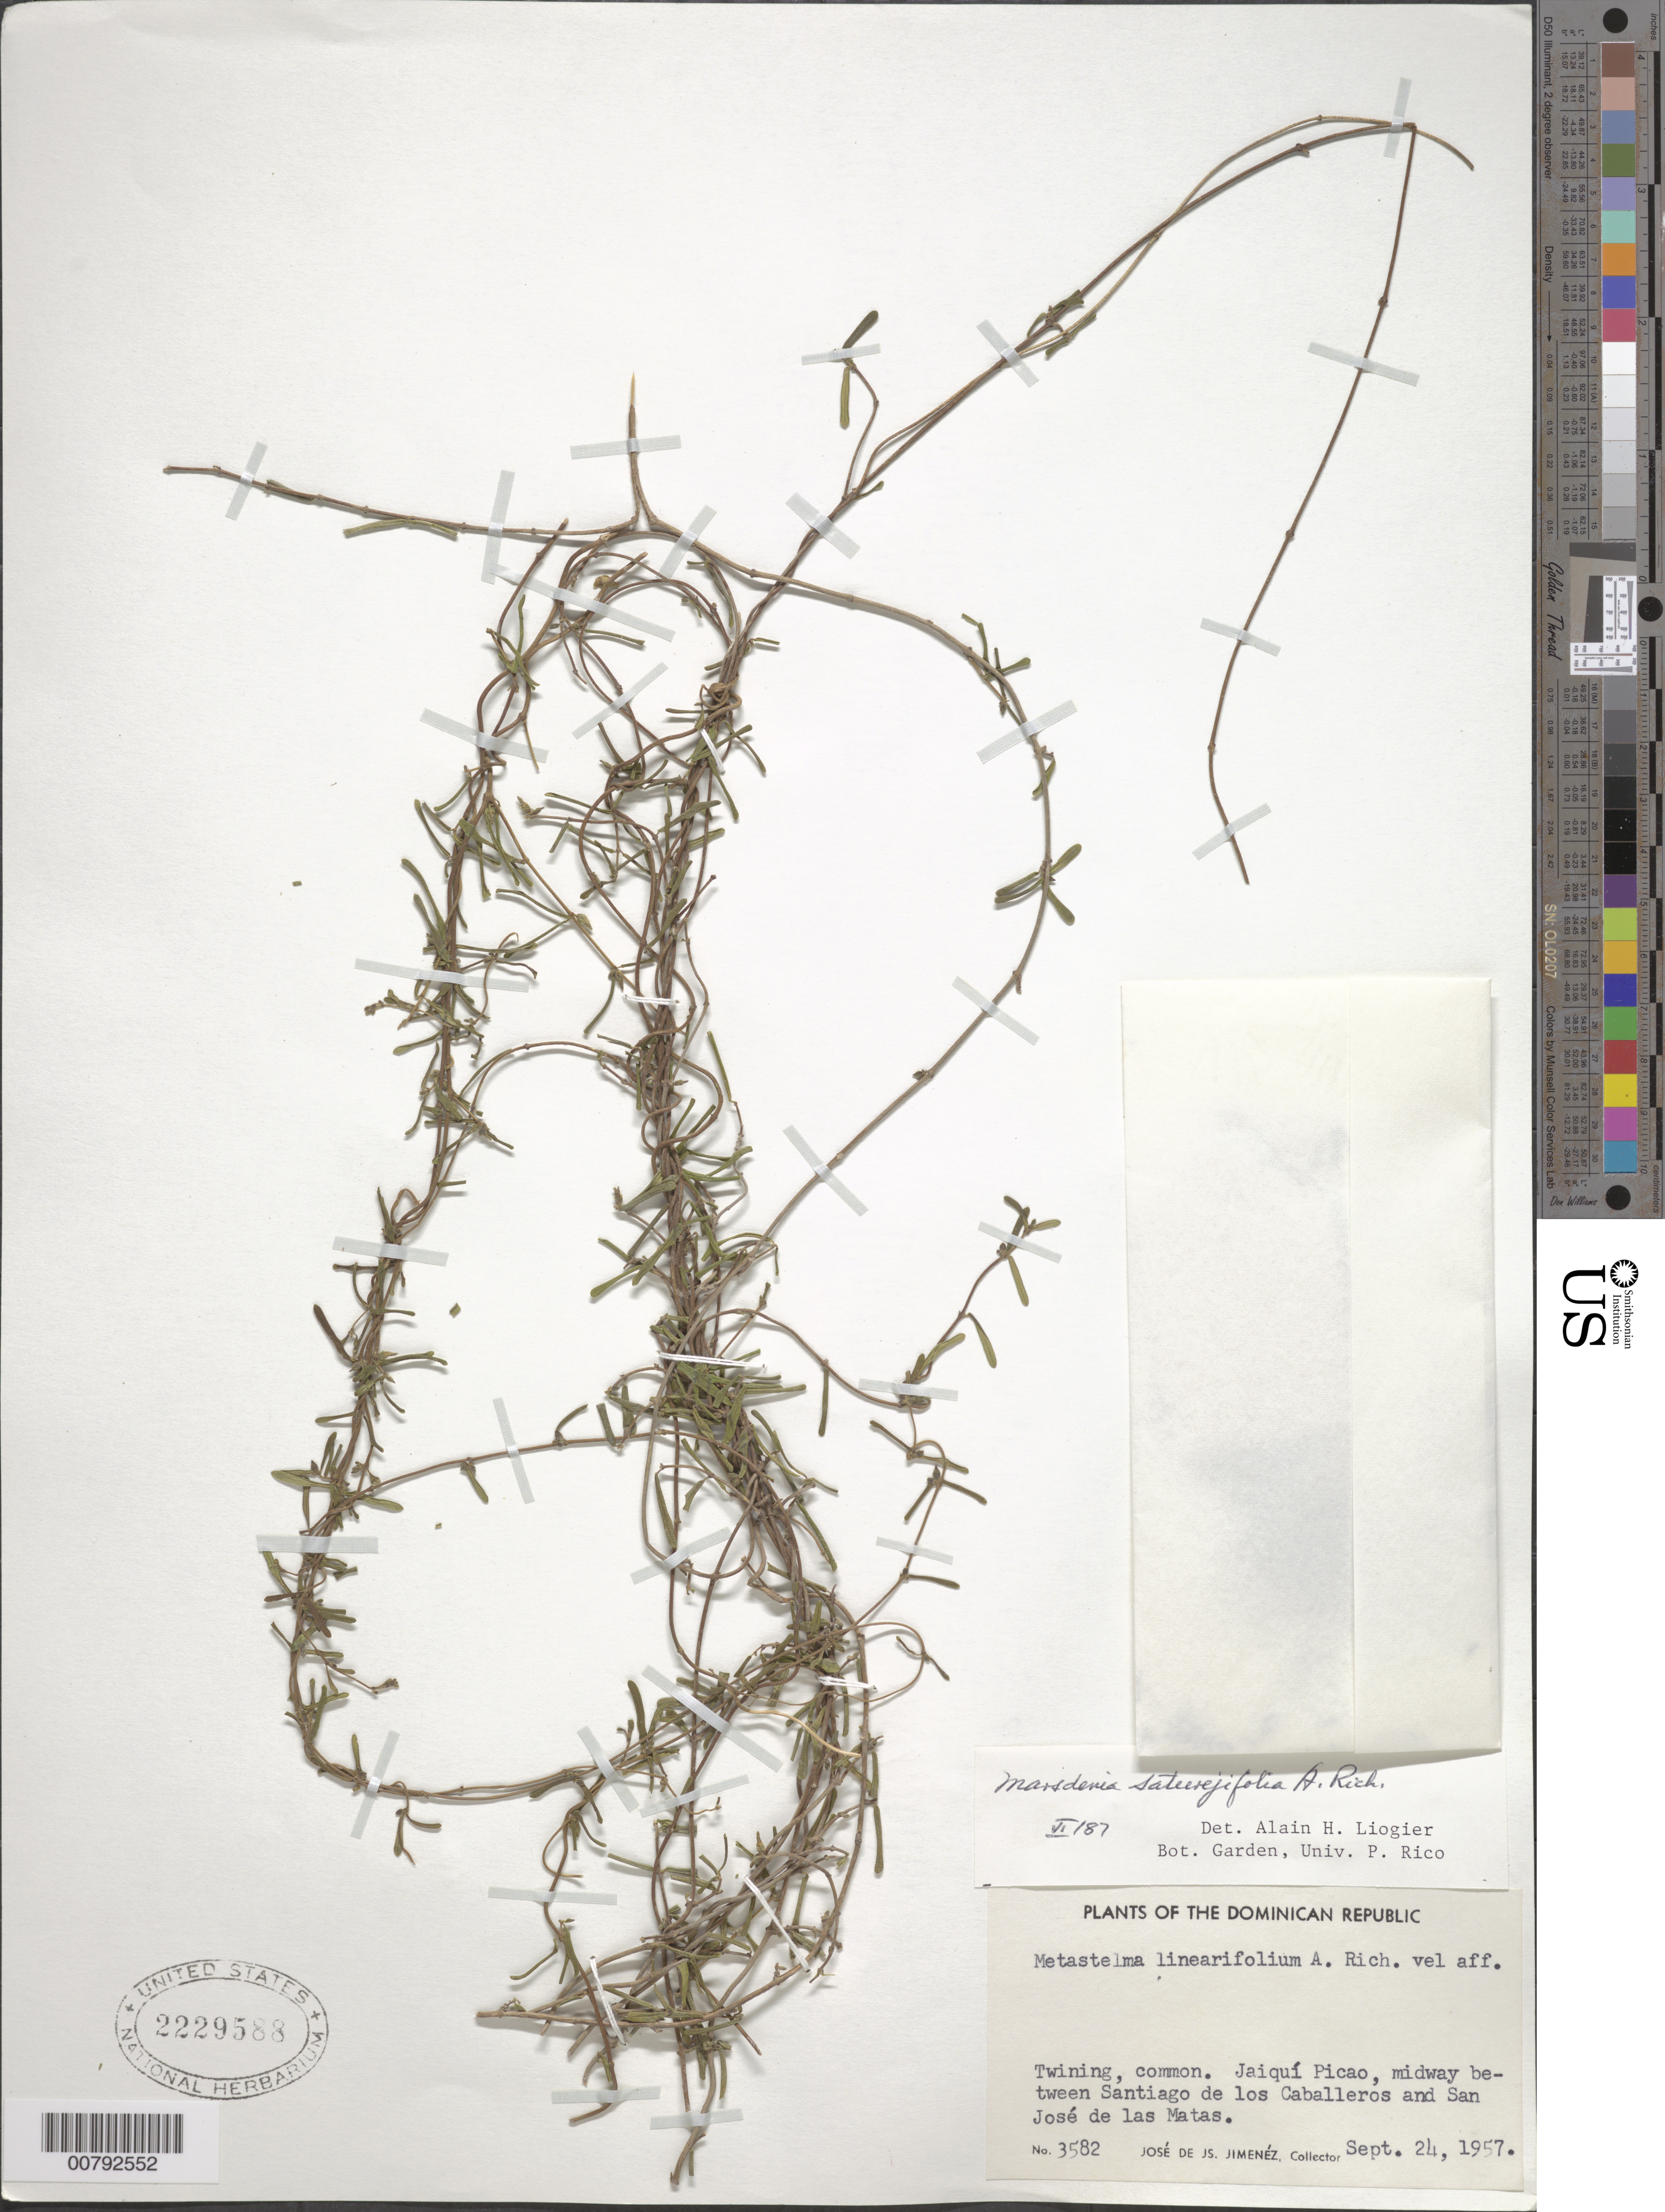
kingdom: Plantae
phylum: Tracheophyta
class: Magnoliopsida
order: Gentianales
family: Apocynaceae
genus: Marsdenia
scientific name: Marsdenia saturejifolia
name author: A. Rich.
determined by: Liogier, Alain H.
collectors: J. J. Jiménez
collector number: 3582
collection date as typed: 24 Sep 1957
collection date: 1957-09-24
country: Dominican Republic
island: Hispaniola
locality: Jaiquí Picado, midway between Santiago de los Caballeros and San José de las Matas.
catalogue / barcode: US 2229588